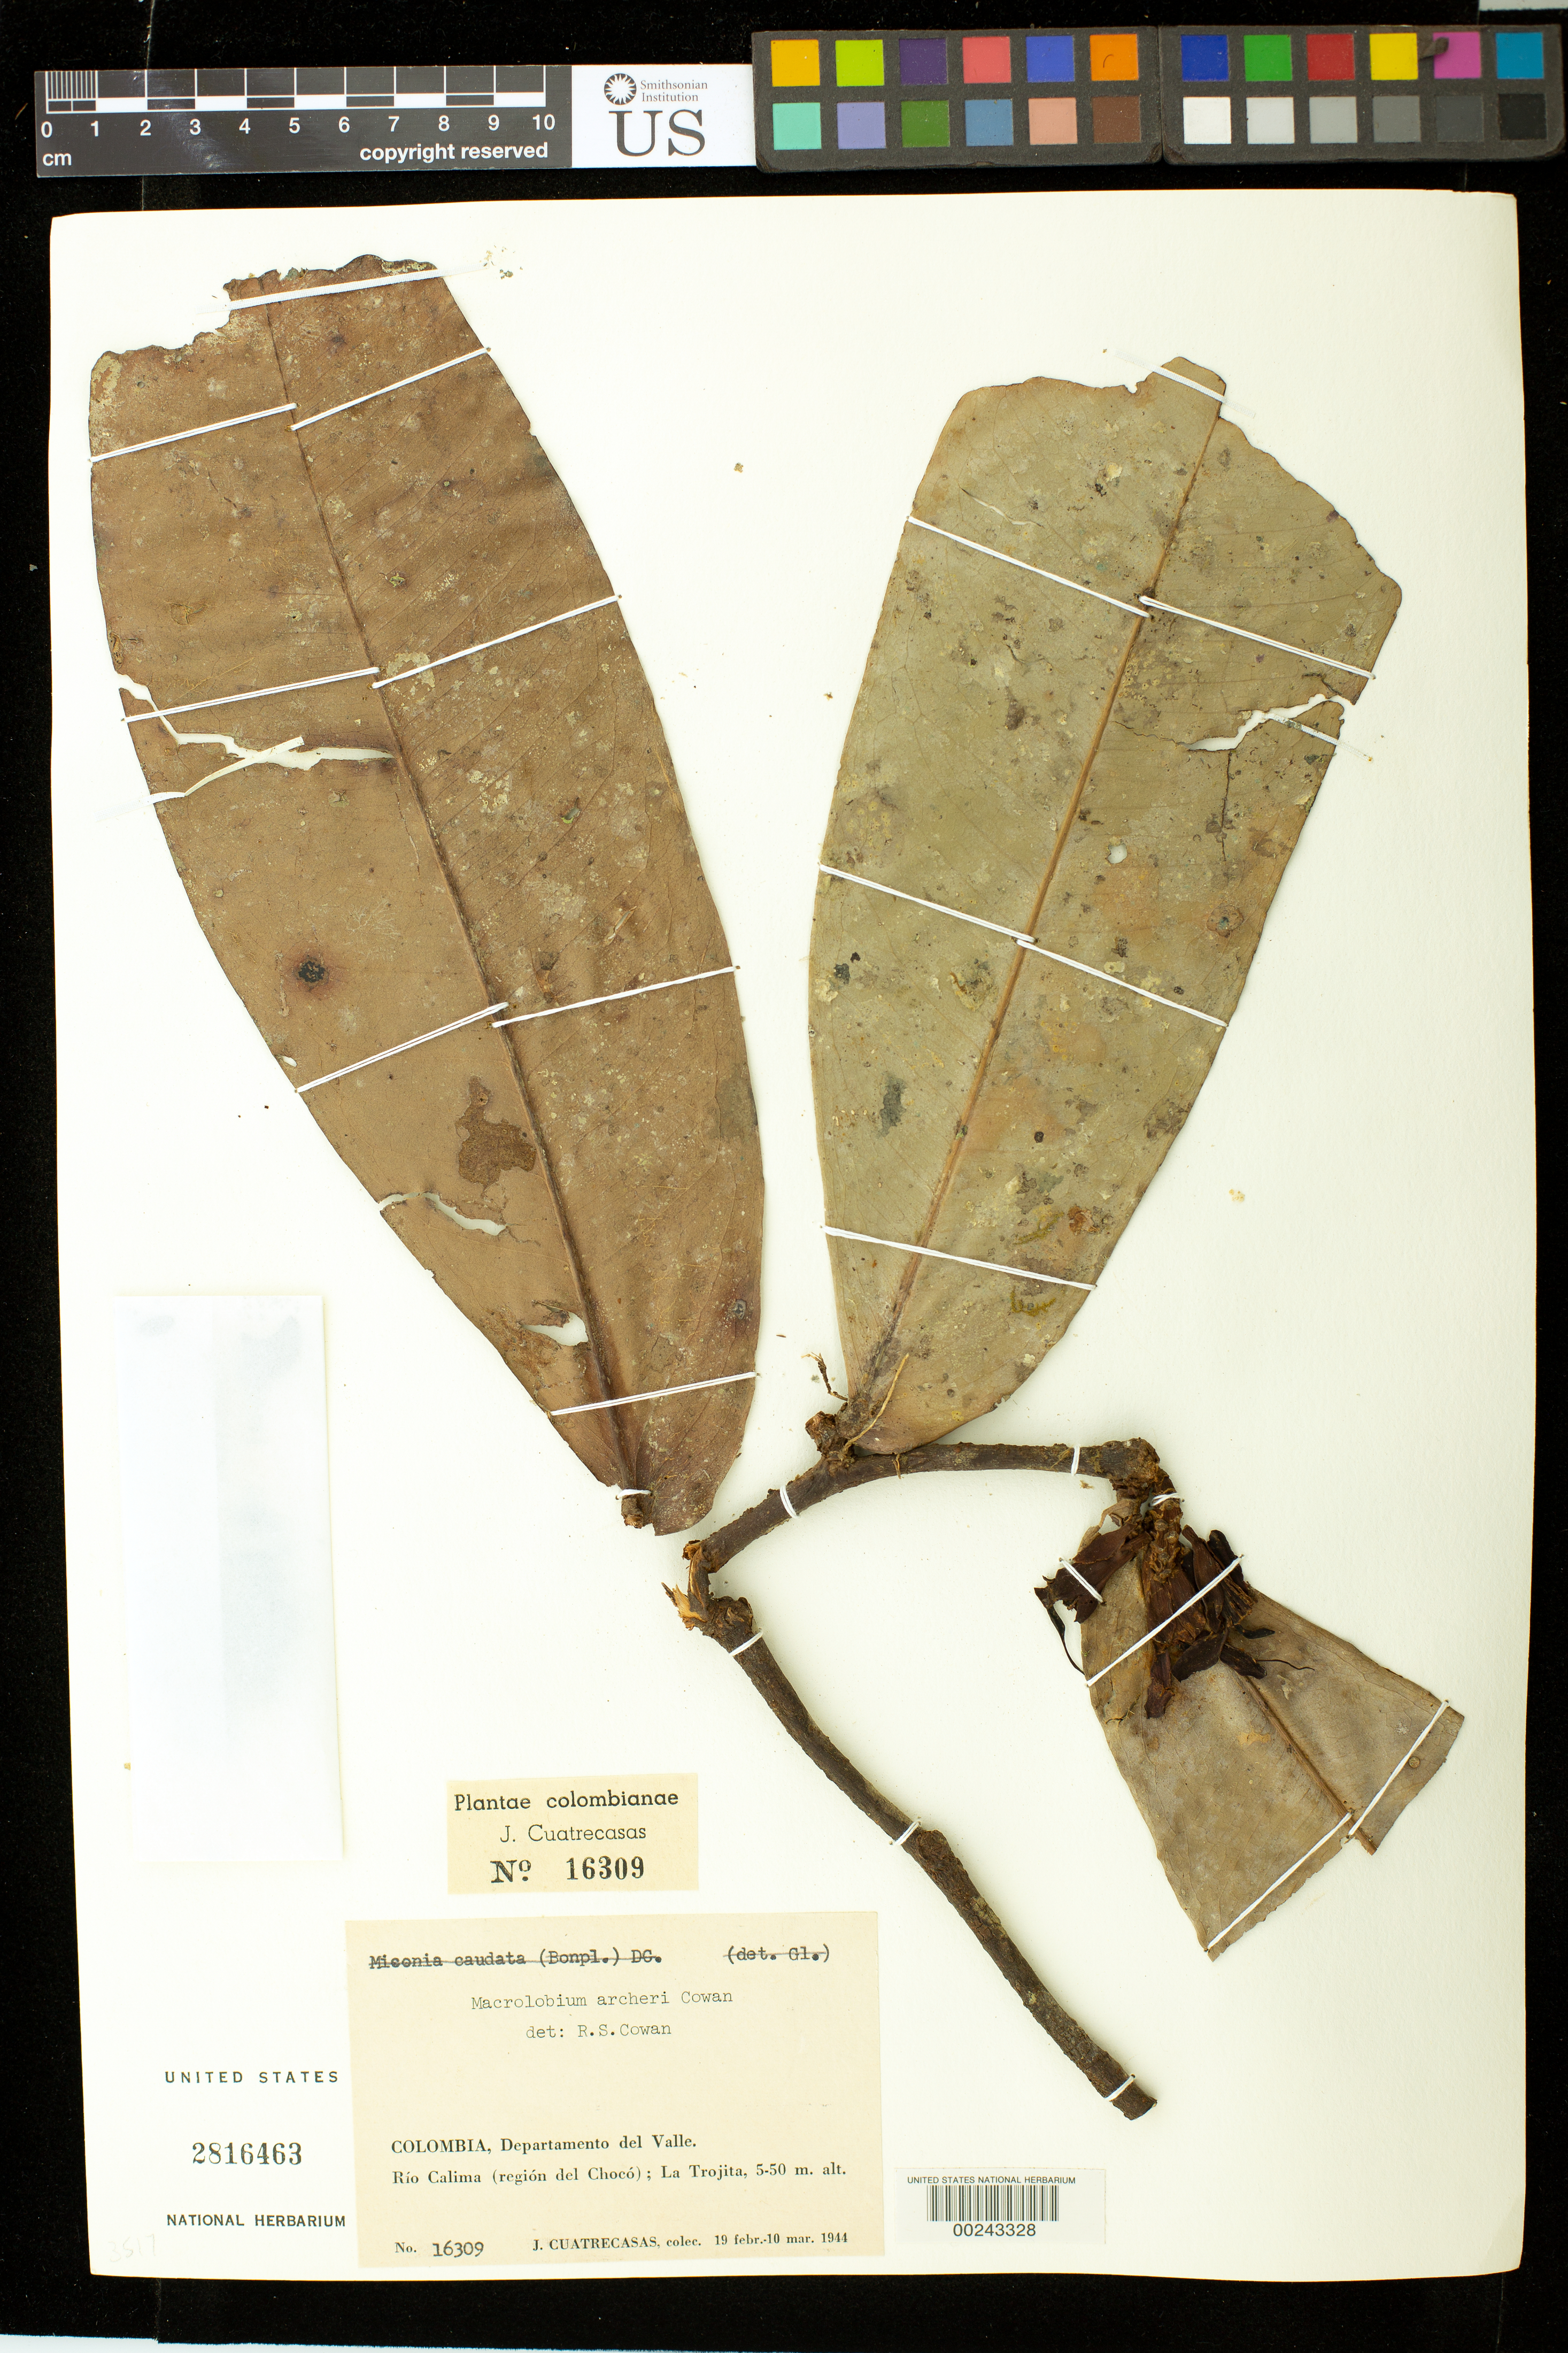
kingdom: Plantae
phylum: Tracheophyta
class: Magnoliopsida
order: Fabales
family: Fabaceae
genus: Macrolobium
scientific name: Macrolobium sp. nov.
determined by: Trujillo, A. M.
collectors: J. Cuatrecasas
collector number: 16309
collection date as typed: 19 Feb 1944 to 10 Mar 1944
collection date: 1944-02-19/1944-03-10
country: Colombia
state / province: Valle del Cauca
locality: Rio Calima, Choco region, La Tojita.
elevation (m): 5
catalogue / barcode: US 2816463